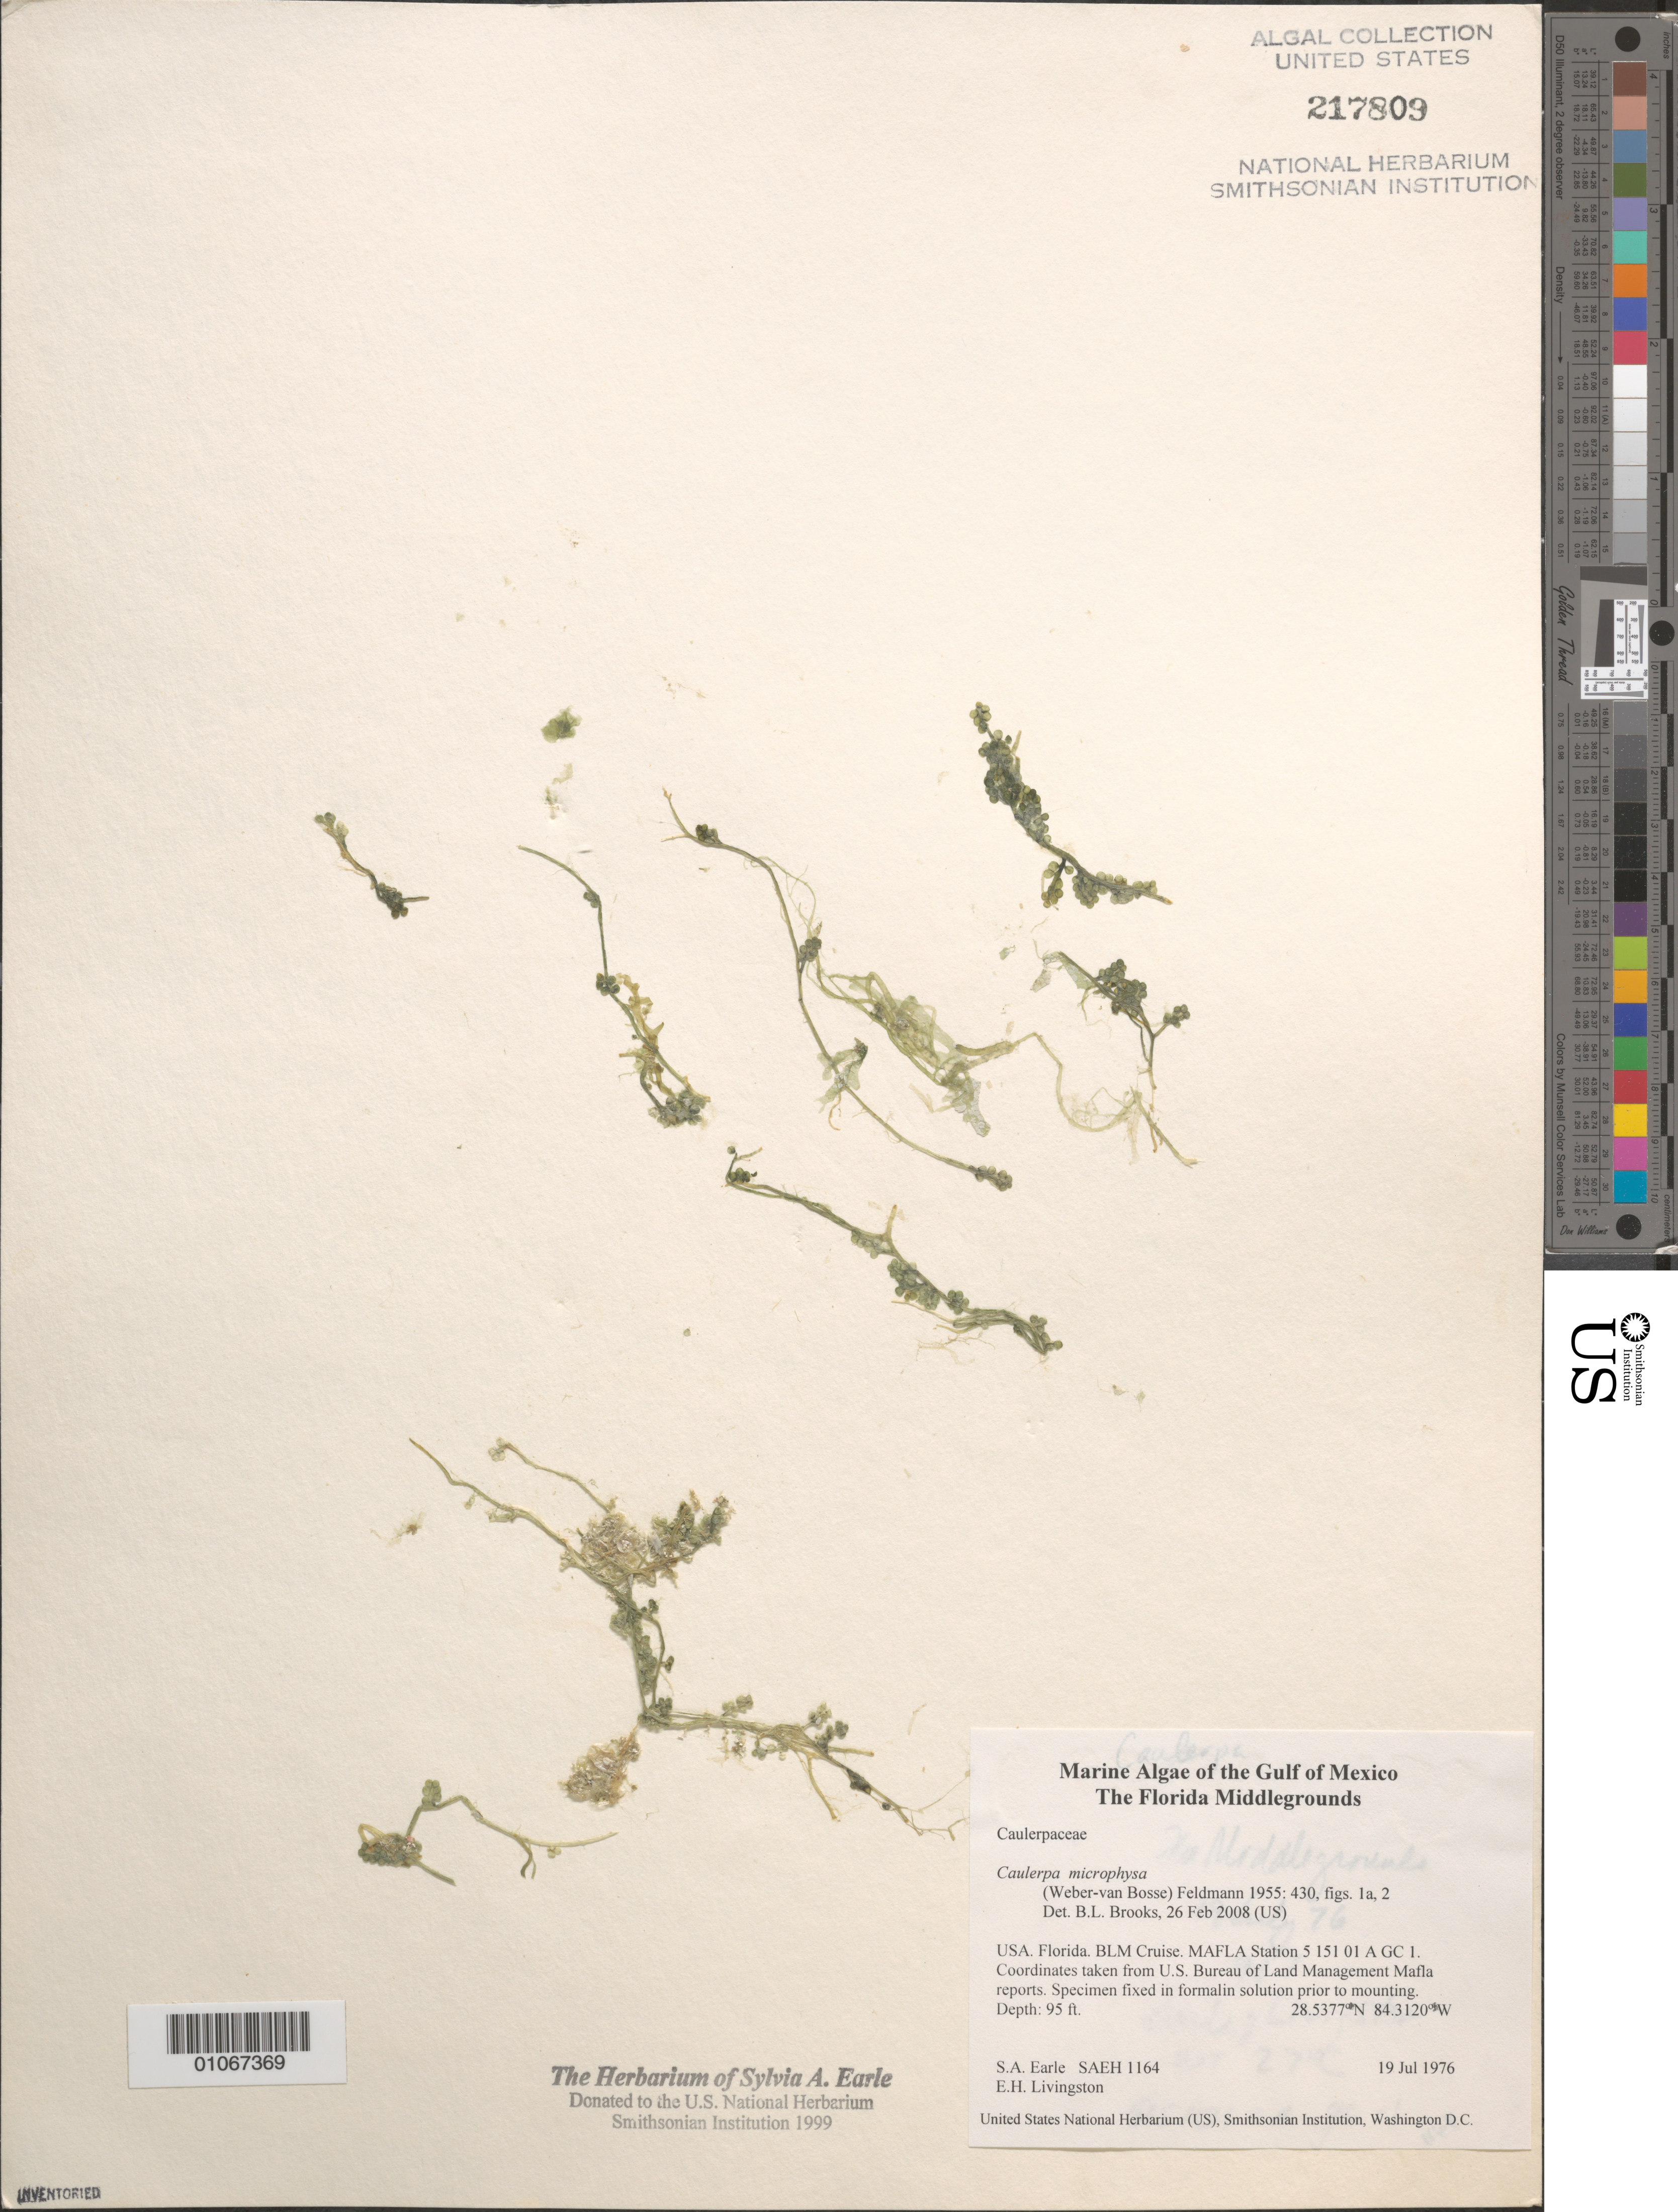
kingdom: Plantae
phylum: Chlorophyta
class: Ulvophyceae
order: Bryopsidales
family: Caulerpaceae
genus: Caulerpa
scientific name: Caulerpa microphysa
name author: (Weber Bosse) Feldmann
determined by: Brooks, B. L., (BOT), Smithsonian Institution - National Museum of Natural History (UNITED STATES)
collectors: S. A. Earle & E. Livingston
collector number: SAEH 1164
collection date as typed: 19 Jul 1976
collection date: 1976-07-19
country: United States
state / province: Florida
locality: Gulf of Mexico, Florida Middle Grounds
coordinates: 28.5377 N, 84.3120 W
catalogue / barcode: US 217809